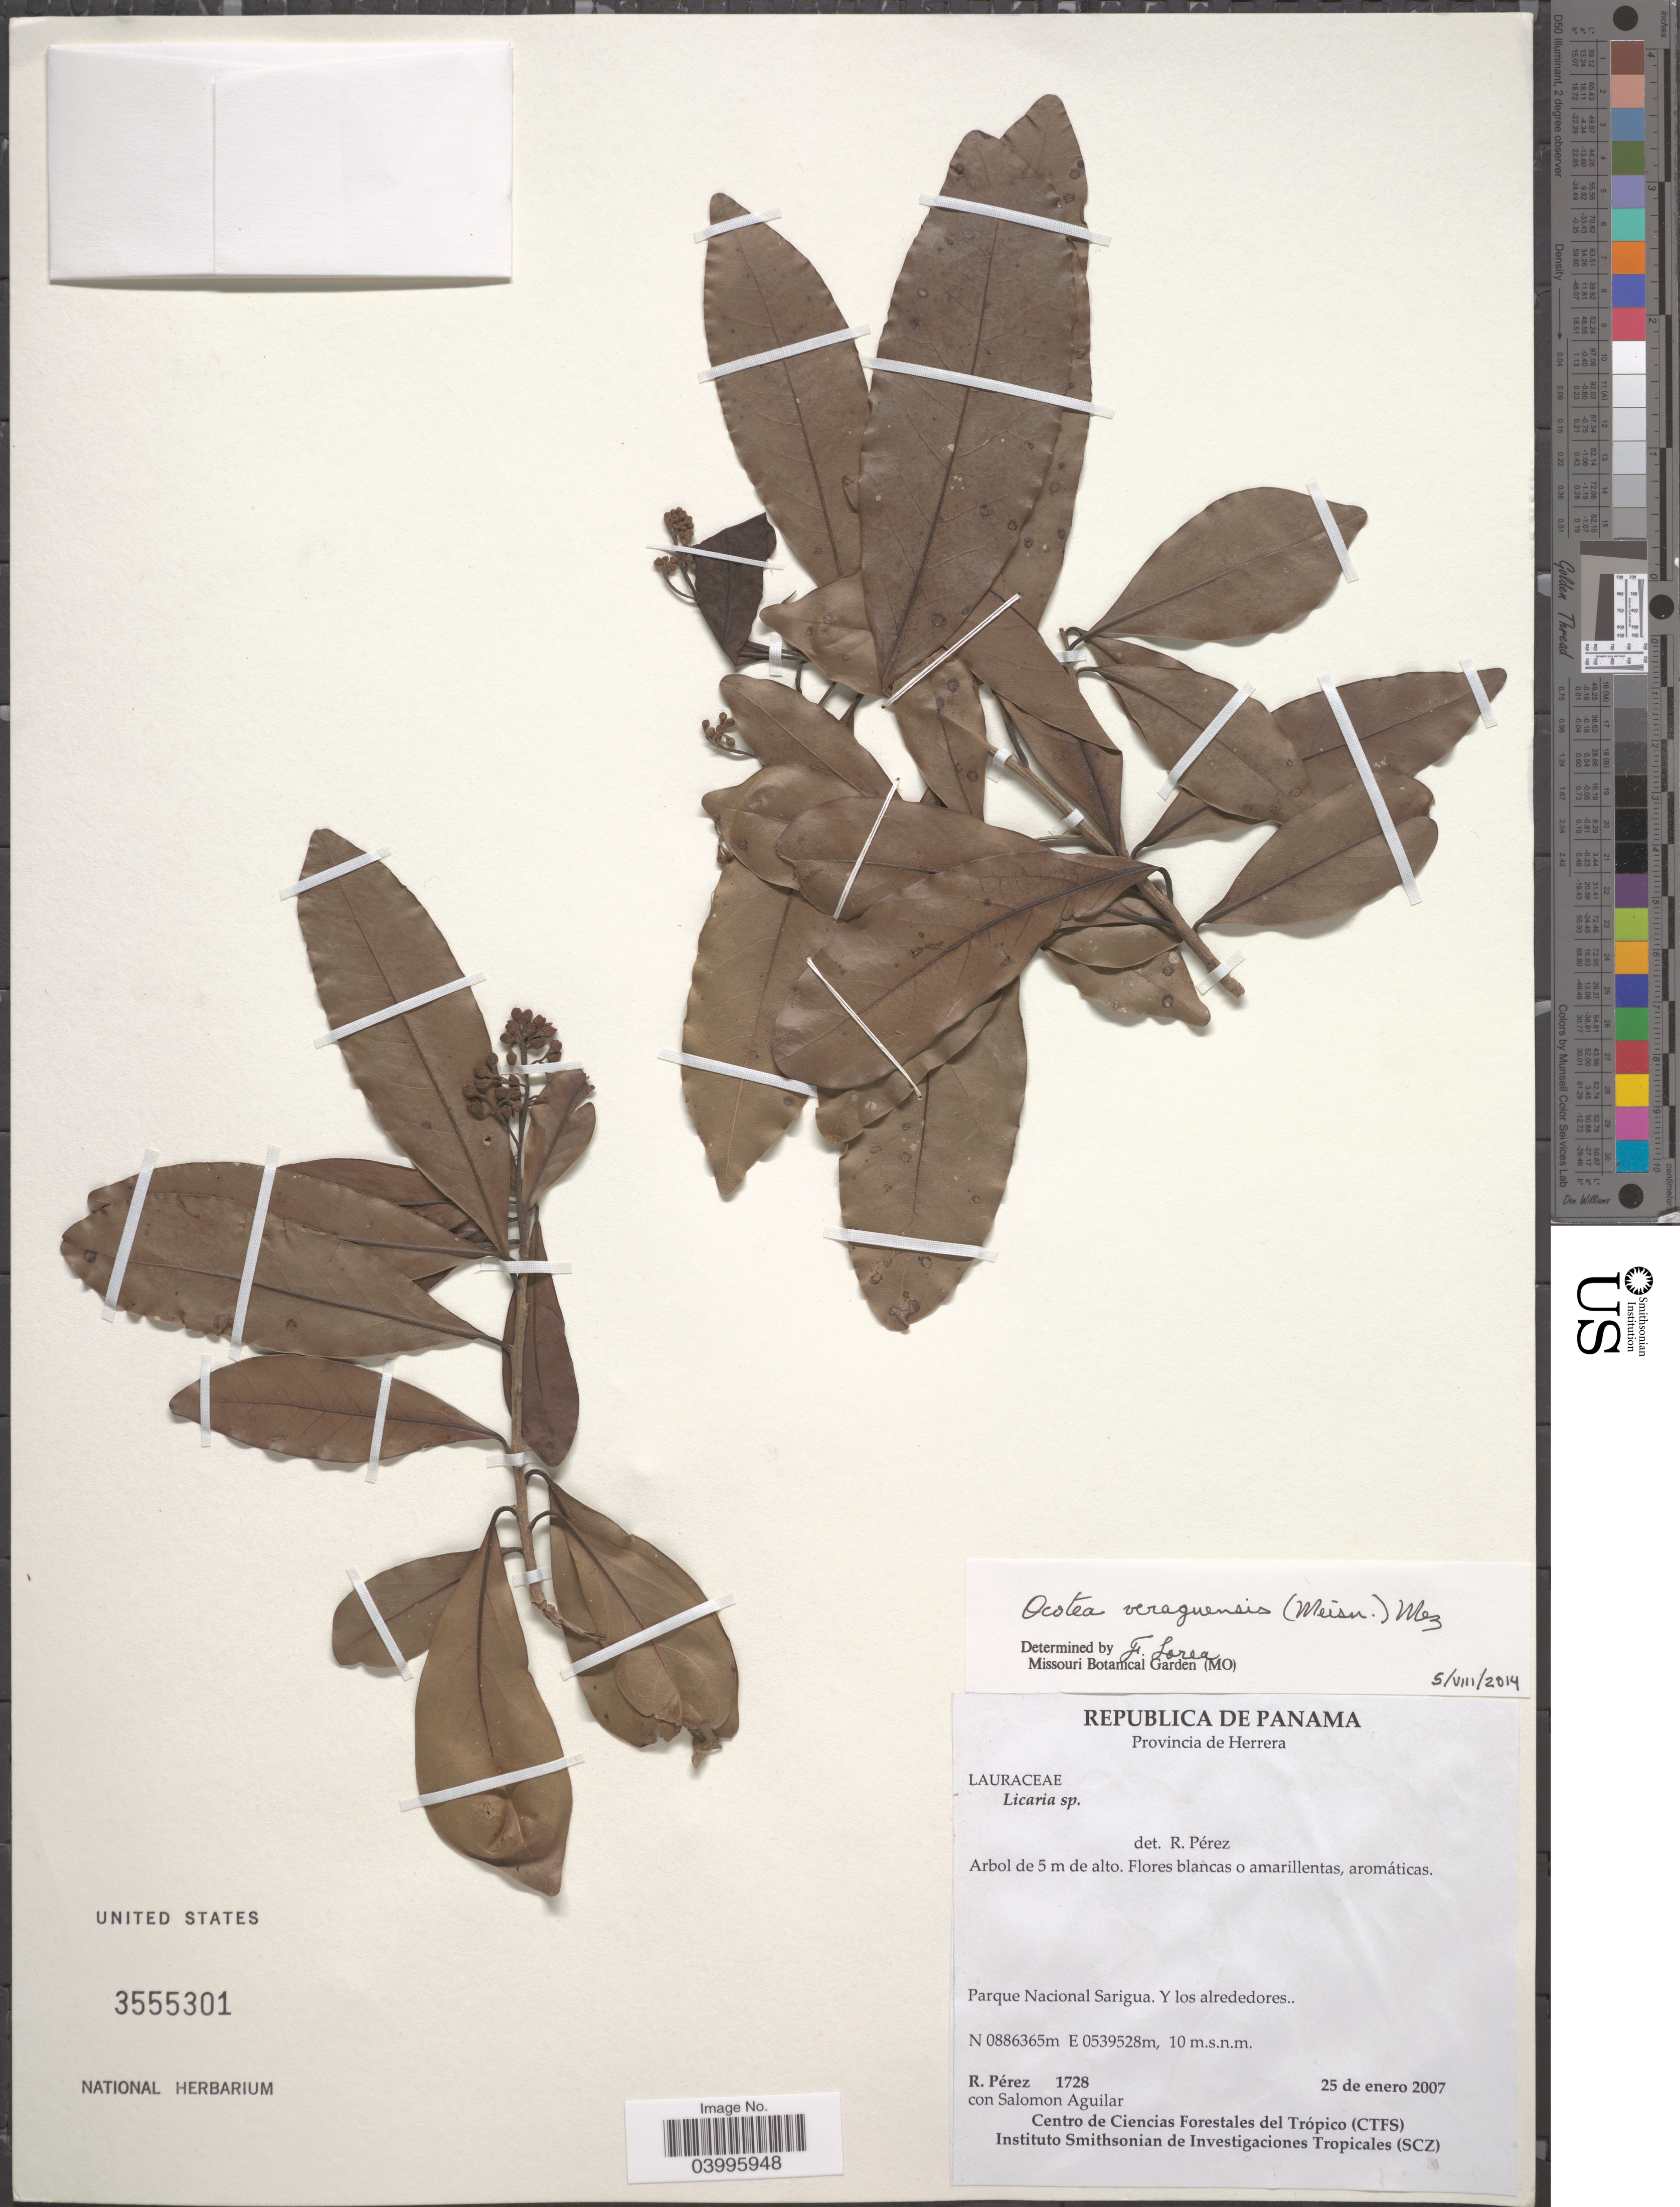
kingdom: Plantae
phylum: Tracheophyta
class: Magnoliopsida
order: Laurales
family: Lauraceae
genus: Ocotea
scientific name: Ocotea veraguensis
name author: (Meisn.) Mez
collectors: R. Perez & S. Aguilar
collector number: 1728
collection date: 2007-01-25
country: Panama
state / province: Herrera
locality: Parque Nacional Sarigua. Y los alrededores..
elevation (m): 10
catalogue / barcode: US 3555301